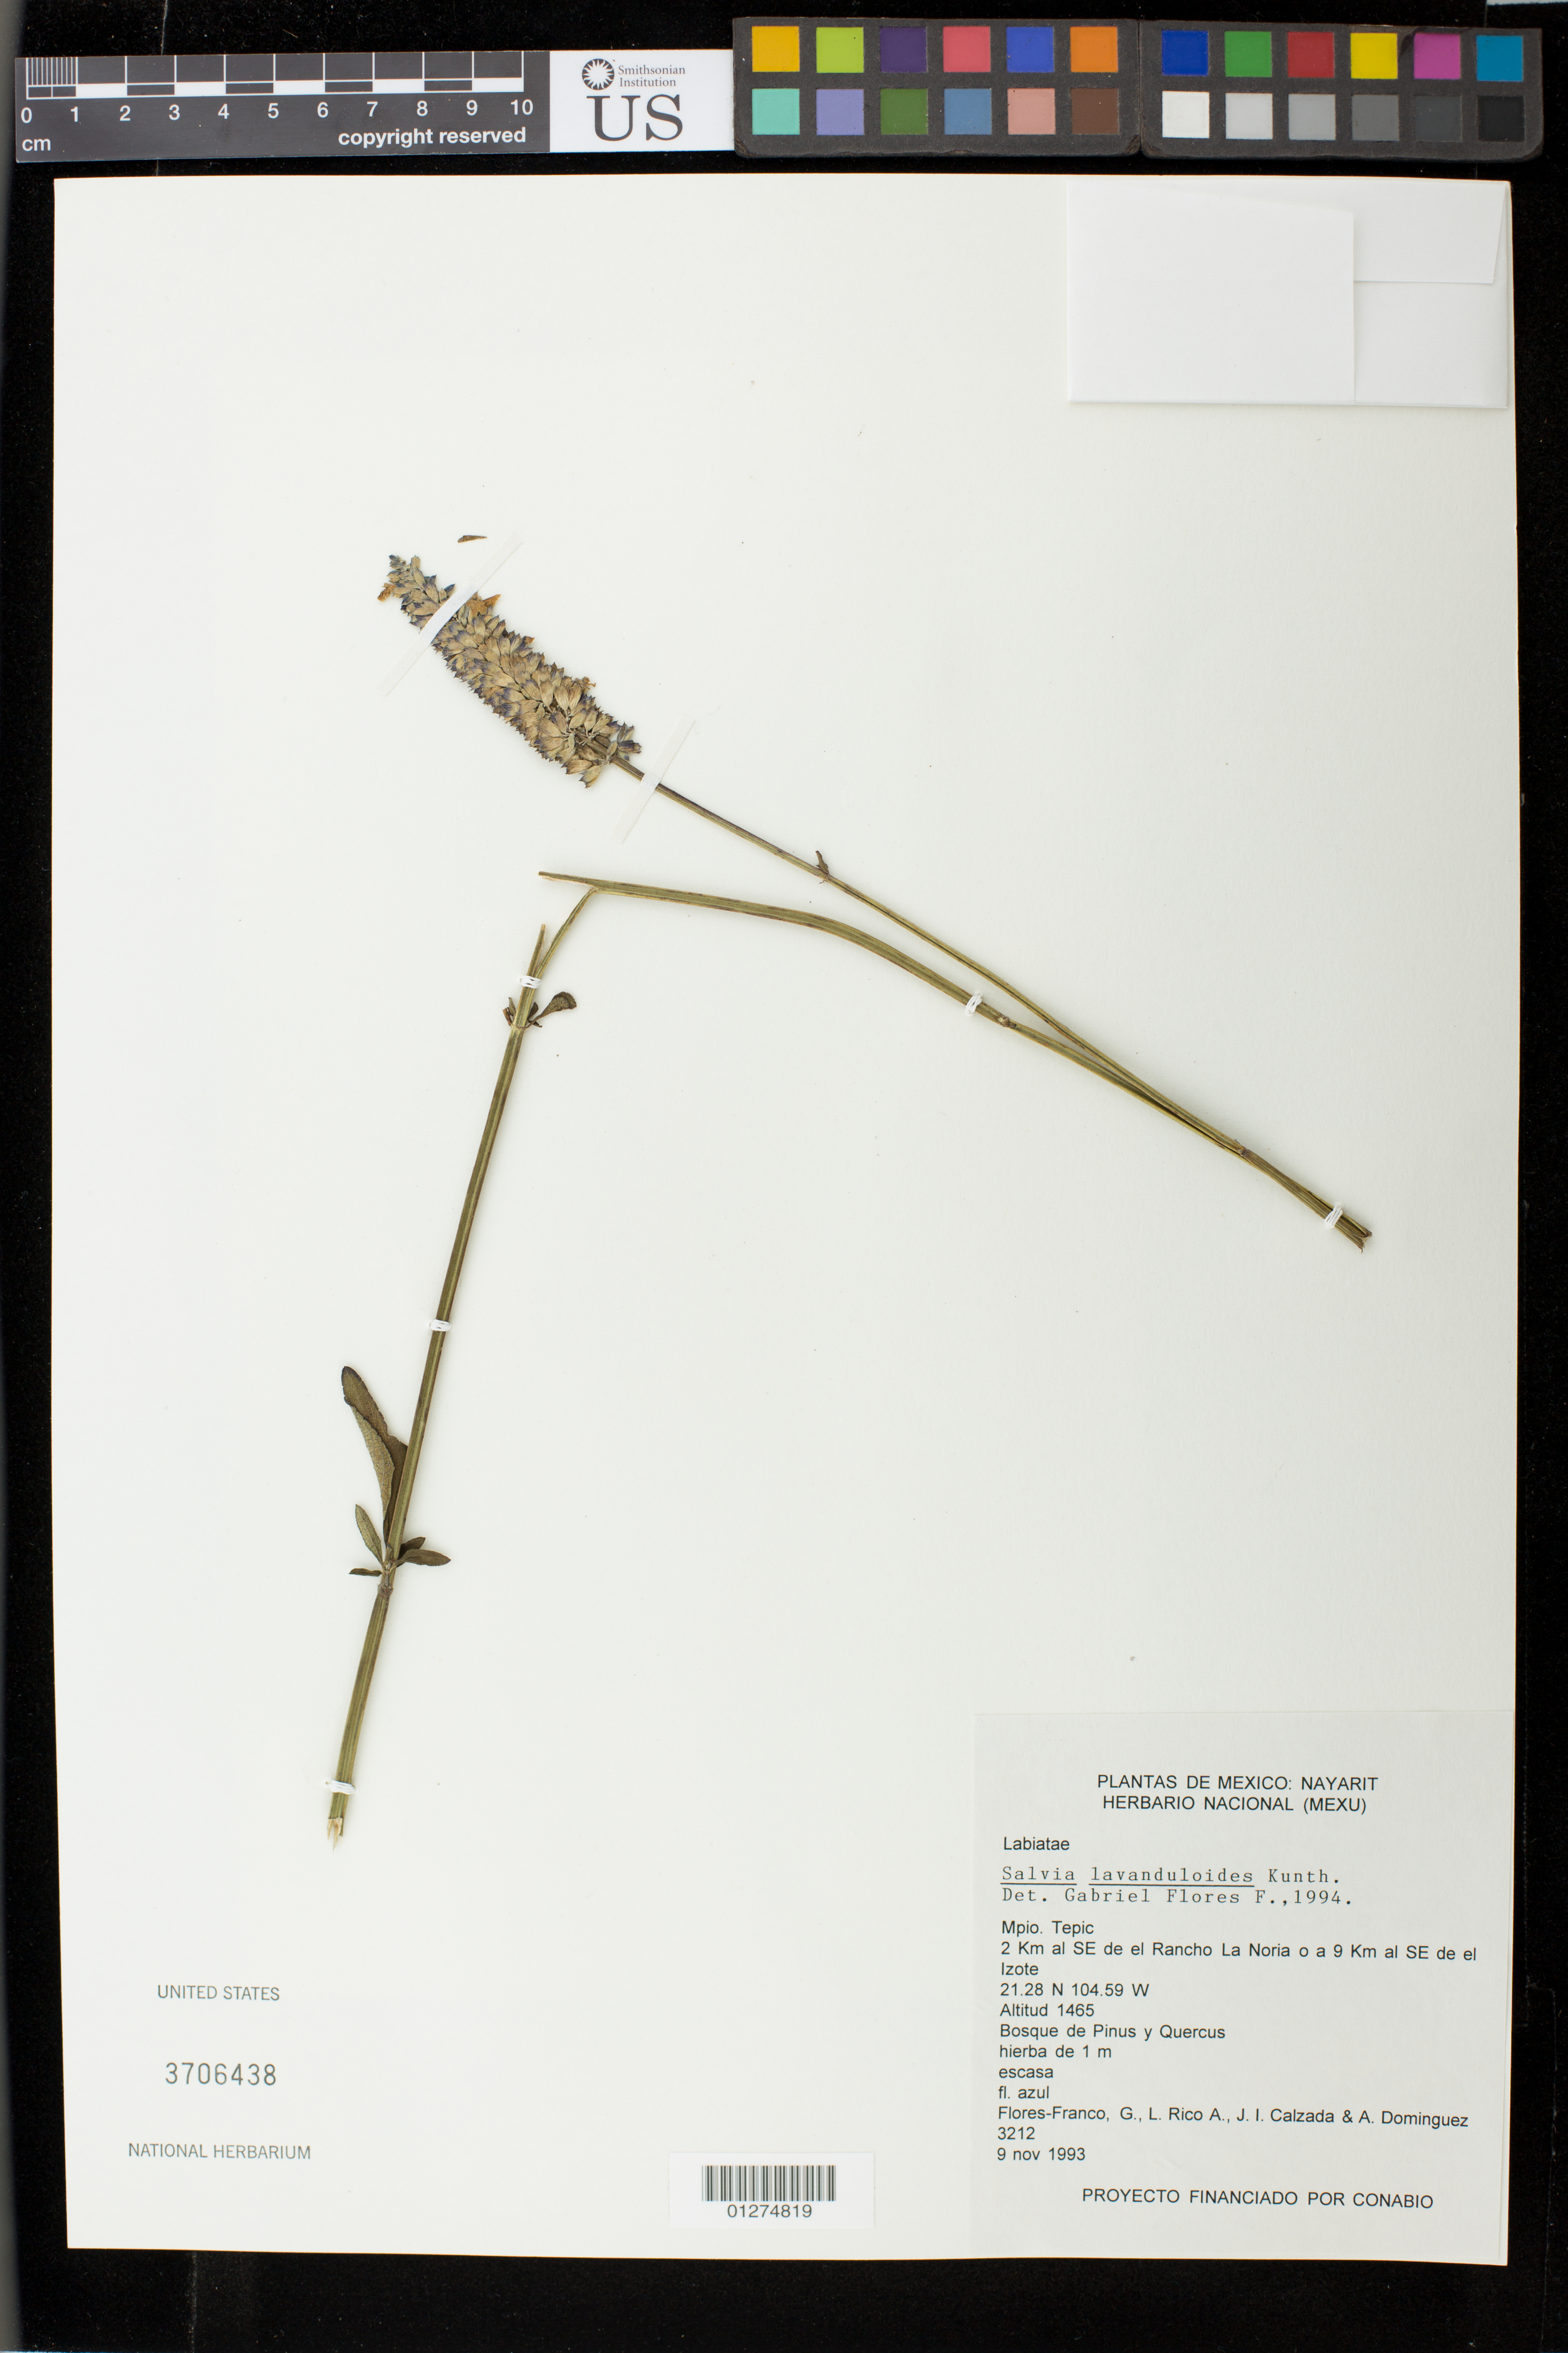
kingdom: Plantae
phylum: Tracheophyta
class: Magnoliopsida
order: Lamiales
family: Lamiaceae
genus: Salvia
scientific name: Salvia lavanduloides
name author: Kunth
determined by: Flores F., Gabriel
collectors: G. Flores F., M. Rico Arce, I. Calzada & A. Dominguez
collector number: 3212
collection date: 1993-11-09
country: Mexico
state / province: Nayarit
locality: Mpio. Tepic. 2 Km al SE de el Rancho La Noria o a 9 Km al SE de el Izote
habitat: bosque de Pinus y Quercus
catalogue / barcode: US 3706438